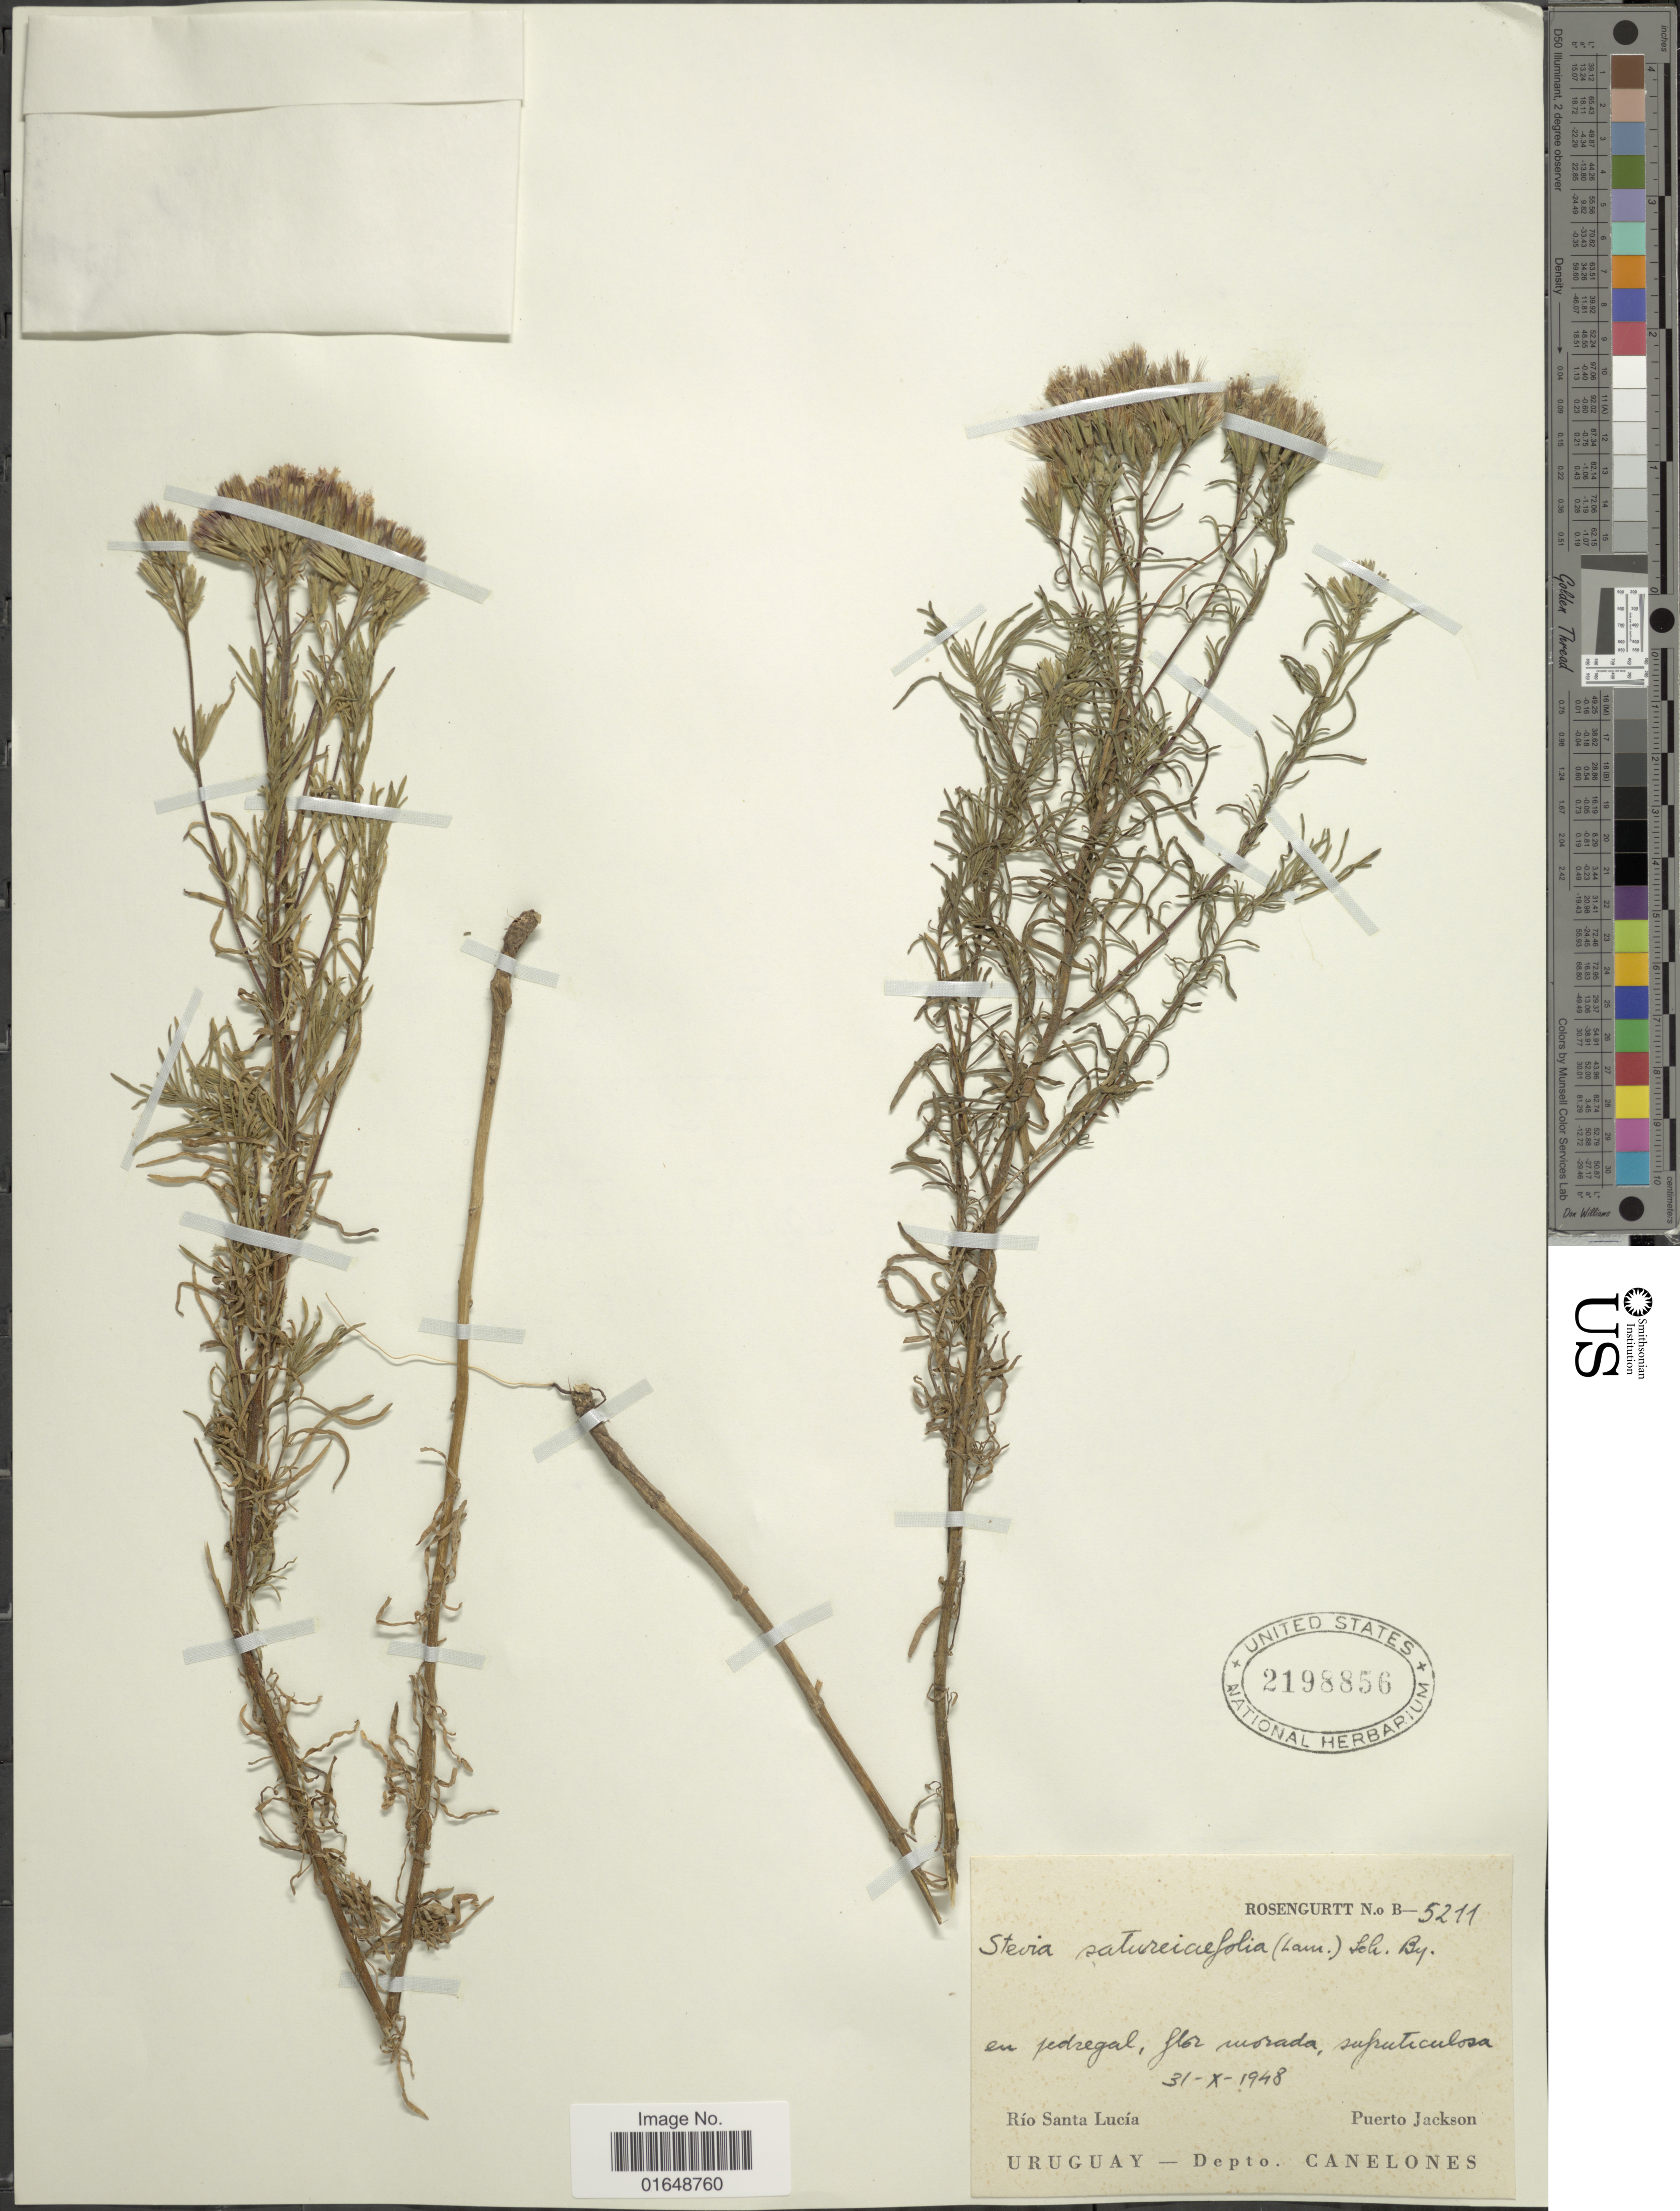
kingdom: Plantae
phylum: Tracheophyta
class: Magnoliopsida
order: Asterales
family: Asteraceae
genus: Stevia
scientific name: Stevia satureifolia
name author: (Lam.) Cav.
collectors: Rosengurtt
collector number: B-5211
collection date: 1948-10-31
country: Uruguay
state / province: Canelones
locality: Río Santa Lucía. Puerto Jackson. jUruguay - Depto. Canelones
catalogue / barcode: US 2198856